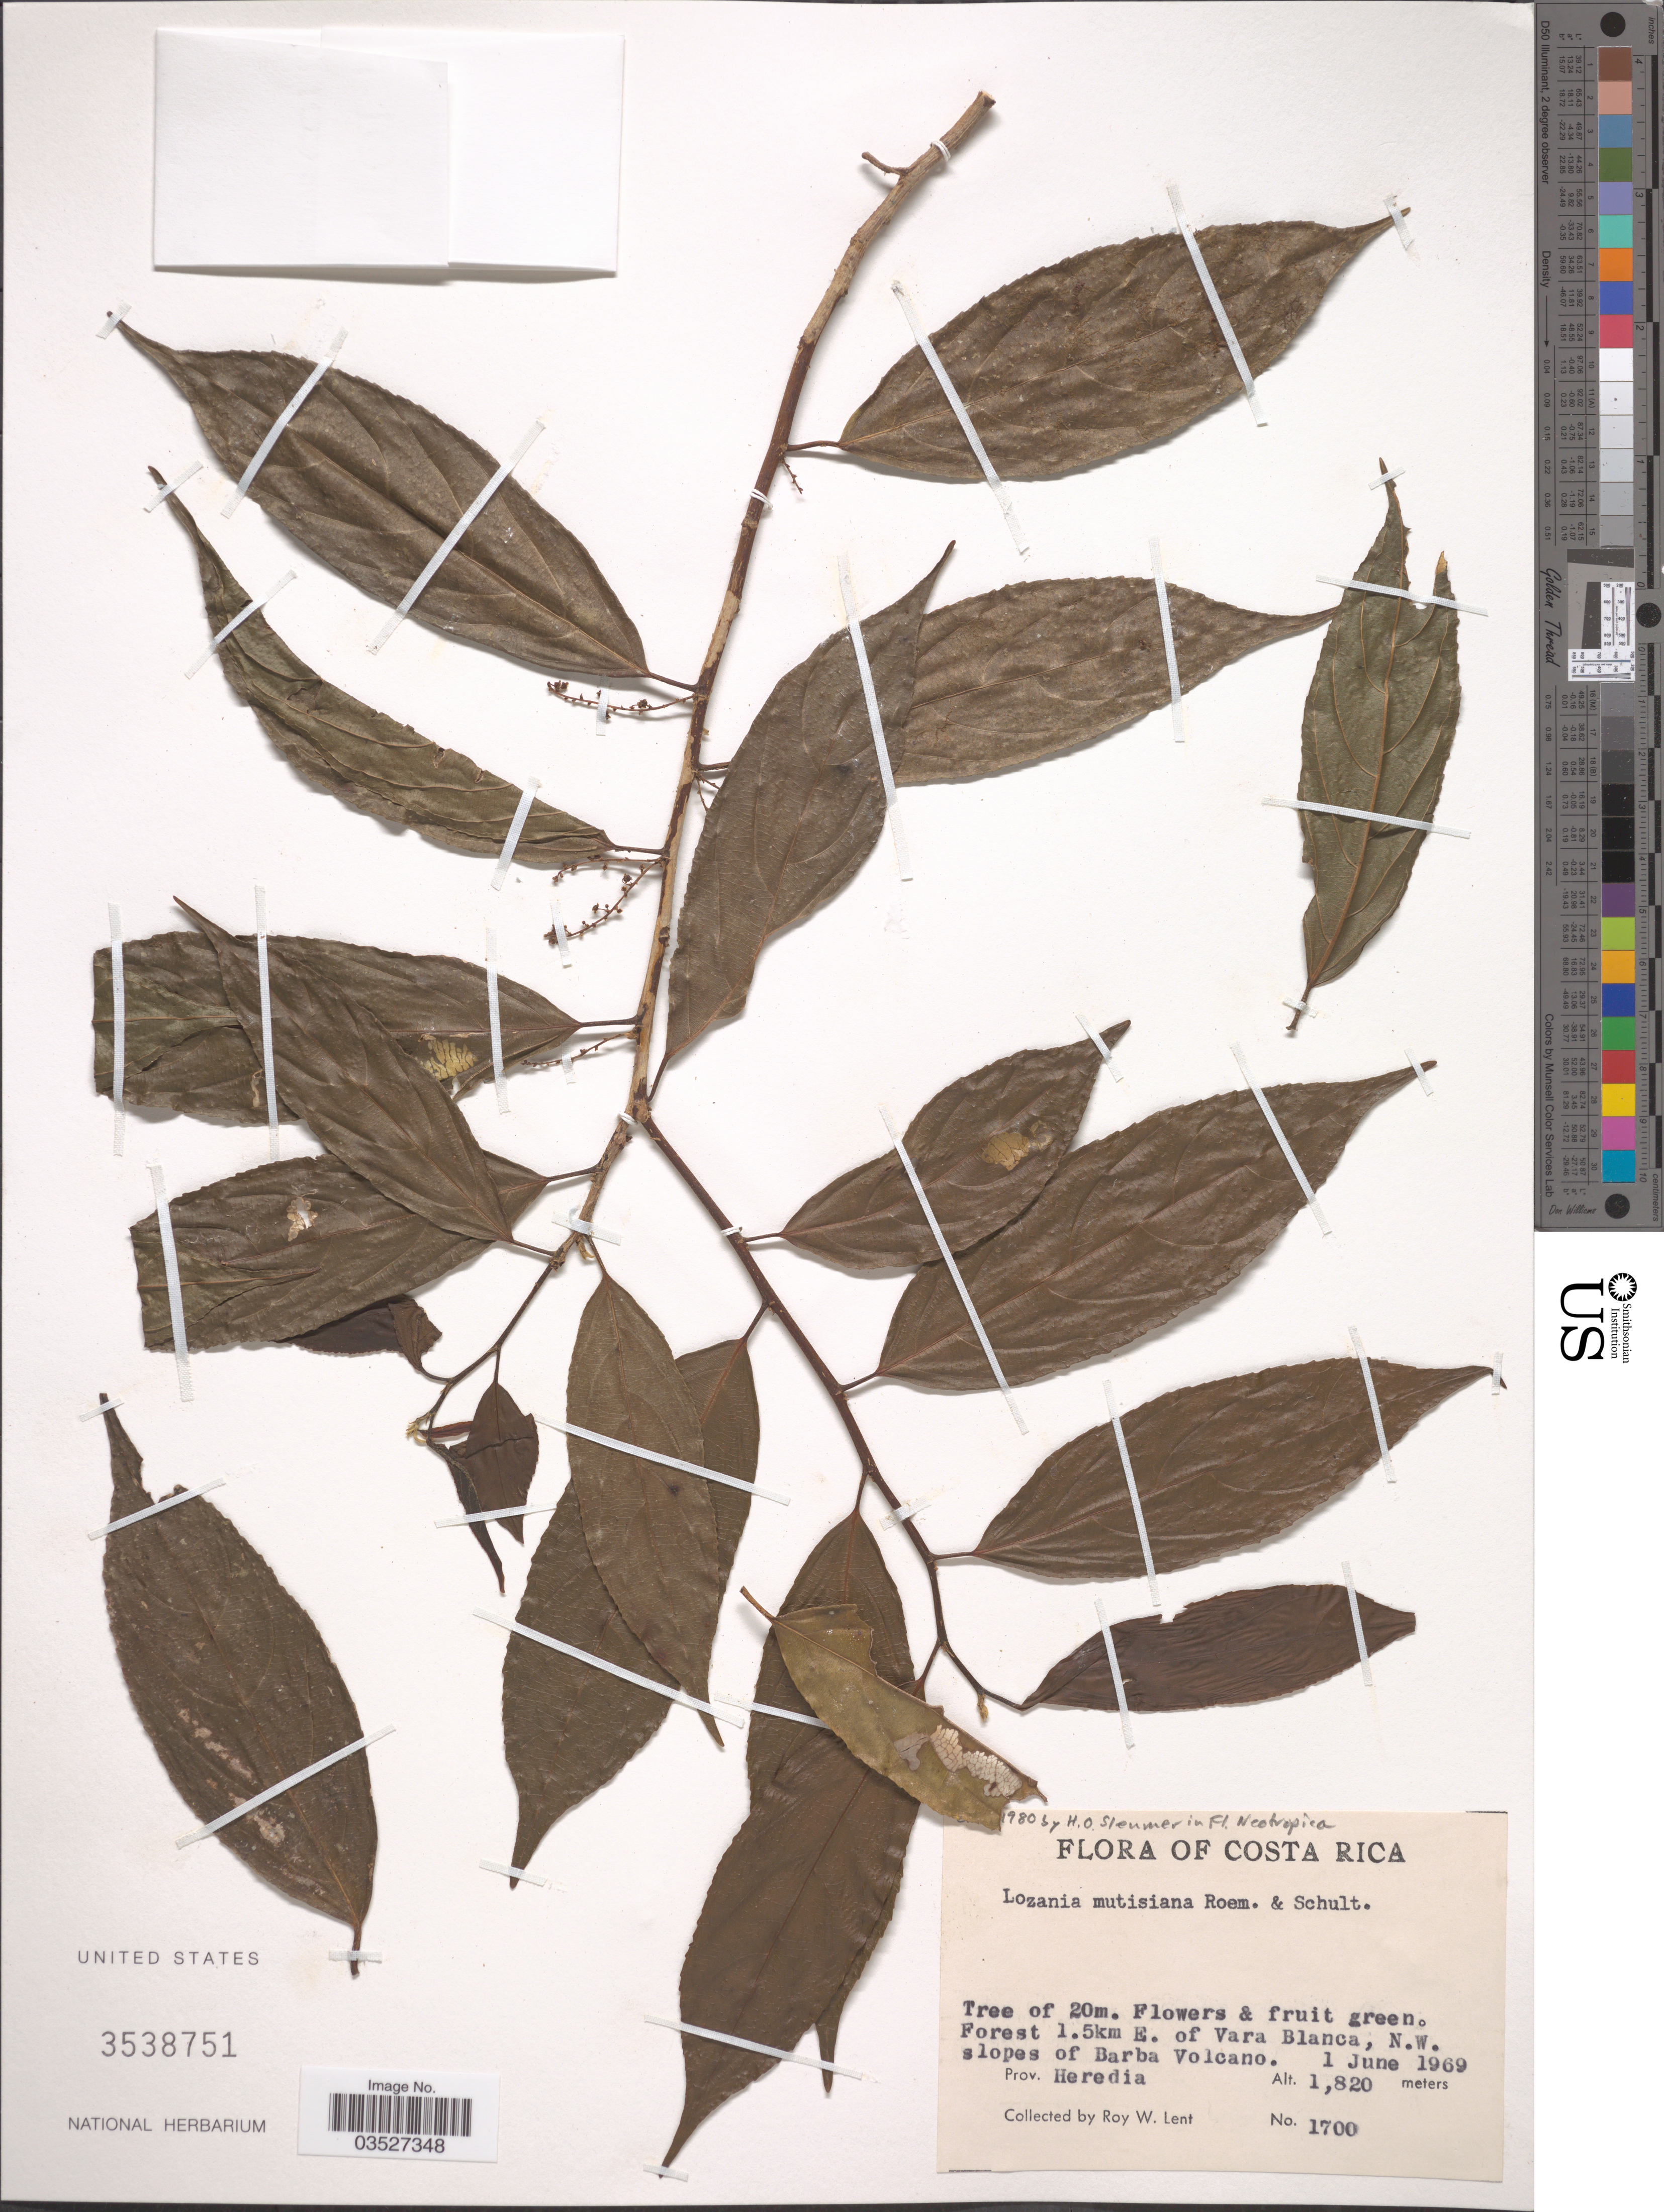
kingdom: Plantae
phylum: Tracheophyta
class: Magnoliopsida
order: Malpighiales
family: Lacistemataceae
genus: Lozania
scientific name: Lozania mutisiana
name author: Schult. in Roem. & Schult.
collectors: R. W. Lent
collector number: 1700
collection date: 1969-06-01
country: Costa Rica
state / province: Heredia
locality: Forest 1.5 km E. of Vara Blanca, N. W. slopes of Barba Volcano.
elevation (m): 1820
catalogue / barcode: US 3538751